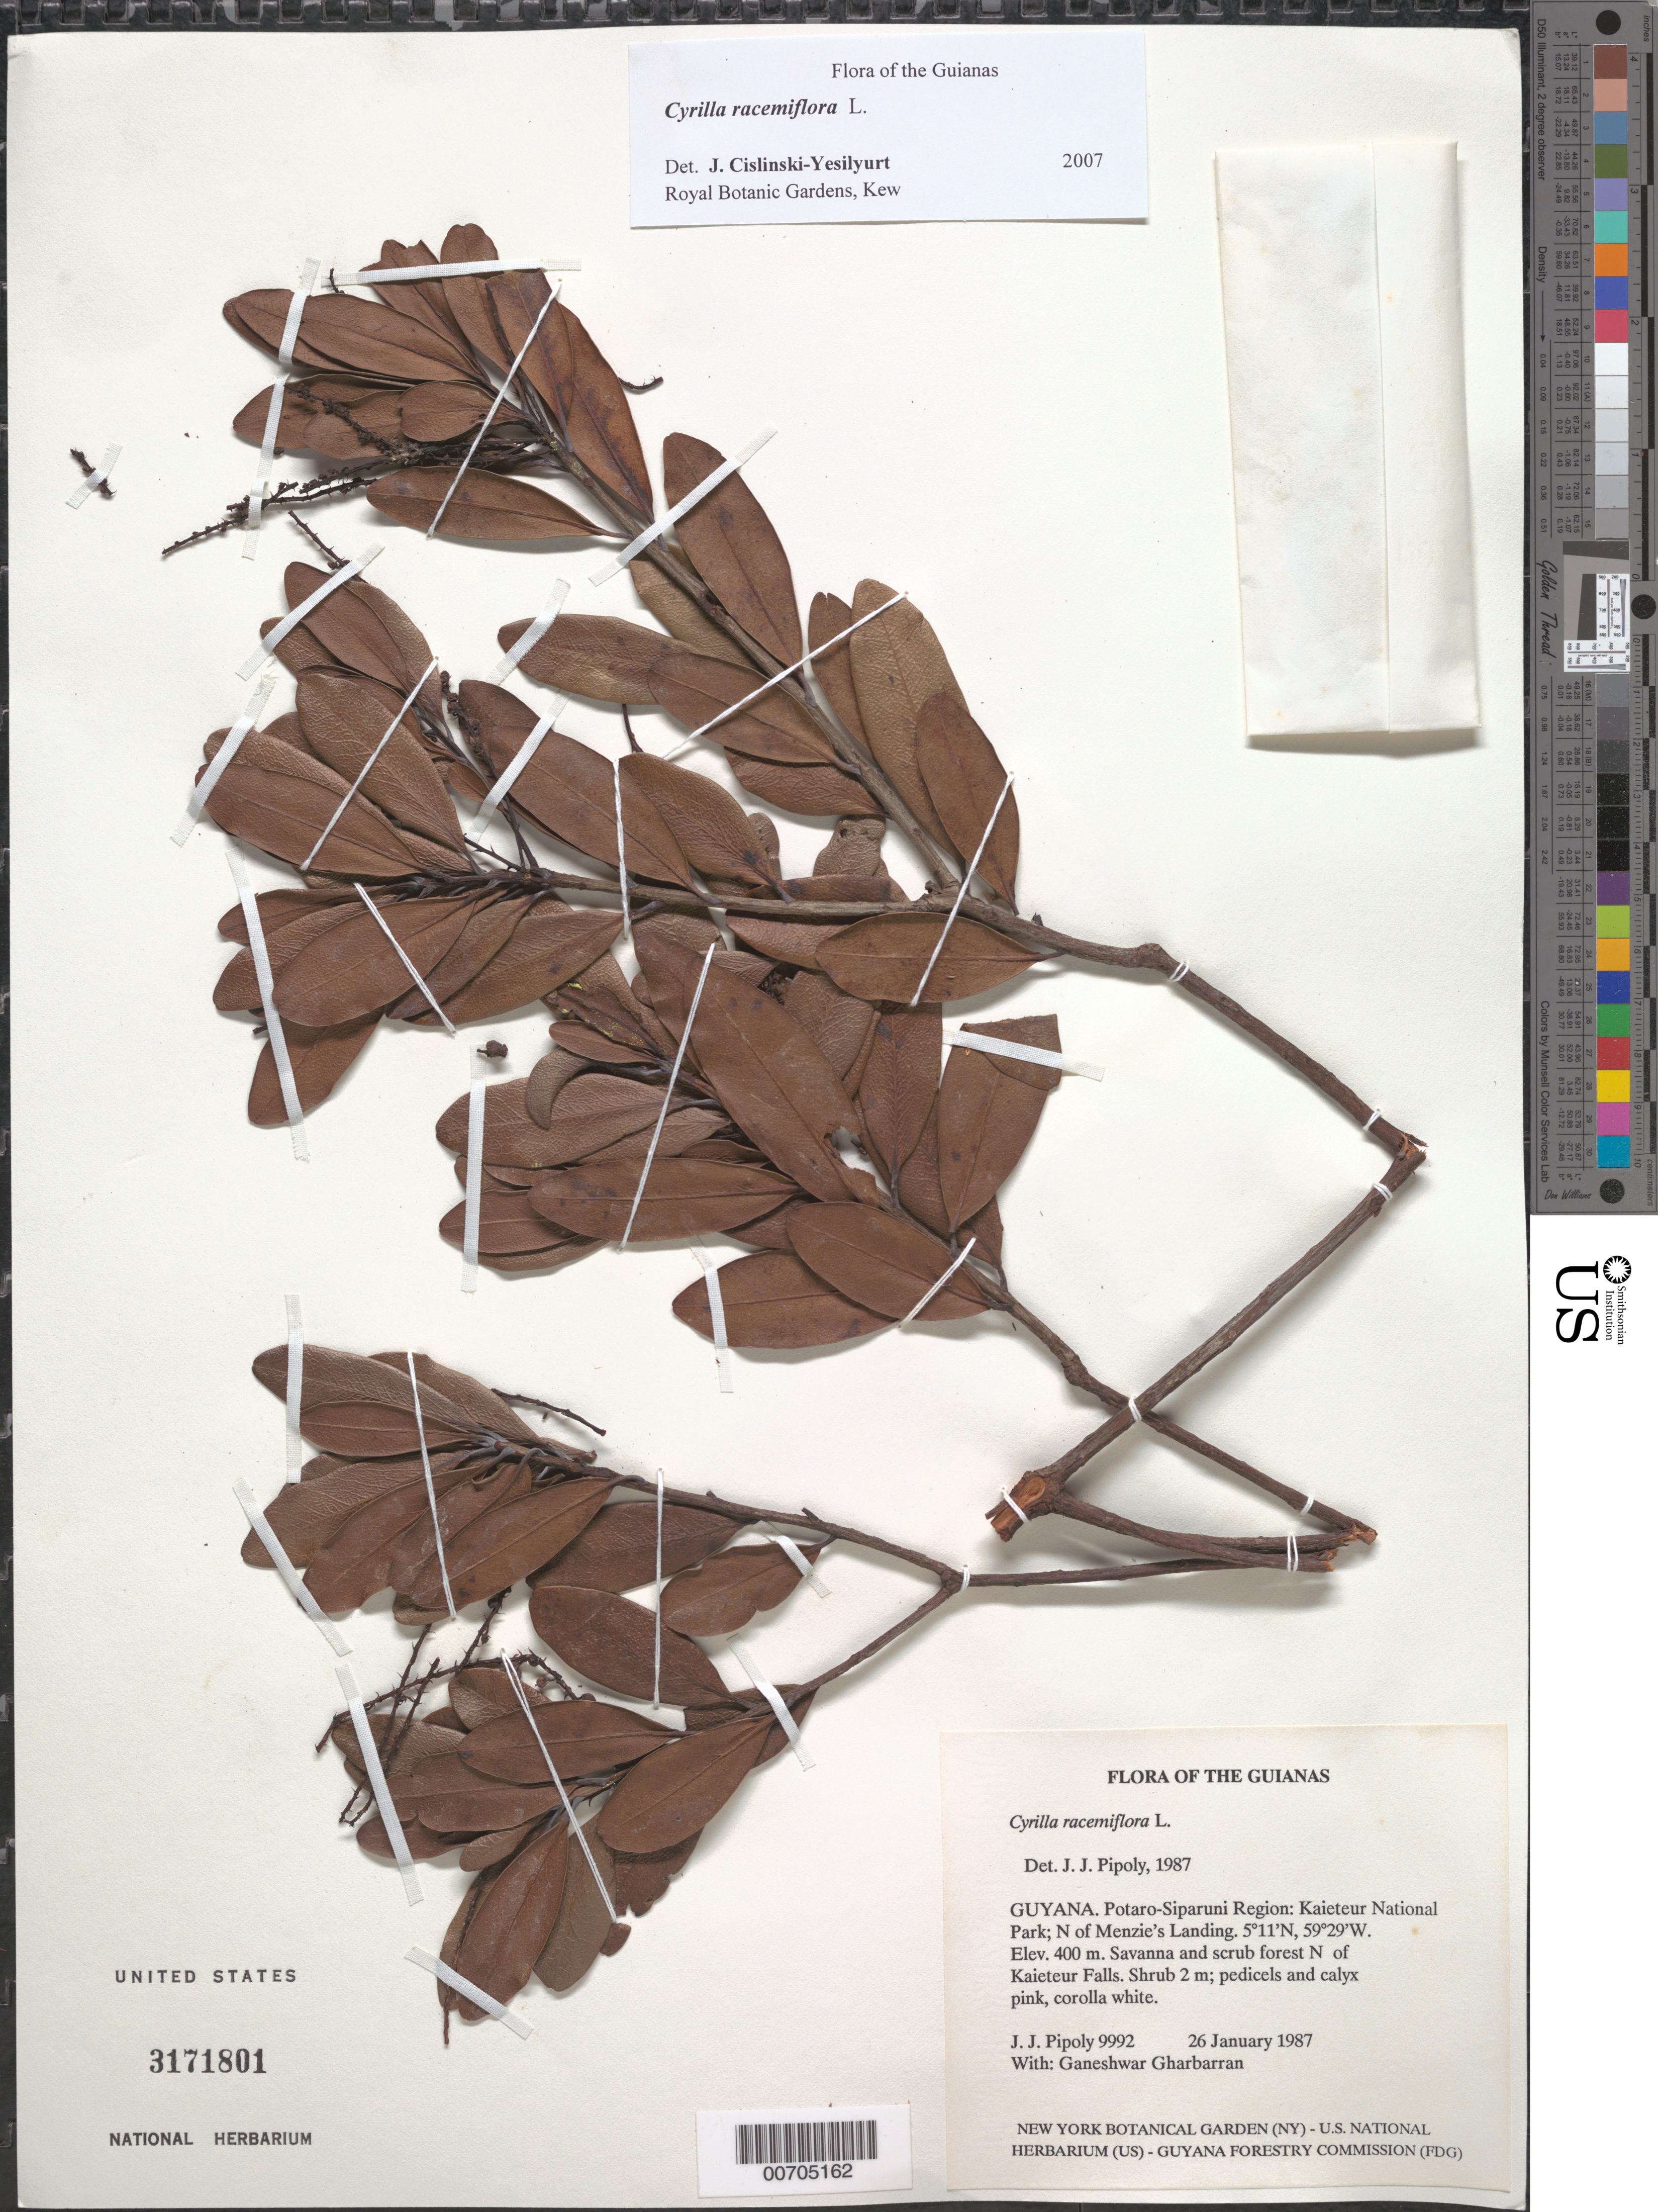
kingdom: Plantae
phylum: Tracheophyta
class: Magnoliopsida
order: Ericales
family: Cyrillaceae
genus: Cyrilla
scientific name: Cyrilla racemiflora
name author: L.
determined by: Yesilyurt, J. C.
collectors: J. J. Pipoly & G. Gharbarran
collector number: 9992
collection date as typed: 26 January 1987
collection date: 1987-01-26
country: Guyana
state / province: Potaro-Siparuni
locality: Kaieteur National Park; N of Menzie's Landing and Kaieteur Falls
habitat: Savanna and scrub forest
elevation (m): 400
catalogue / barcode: US 3171801